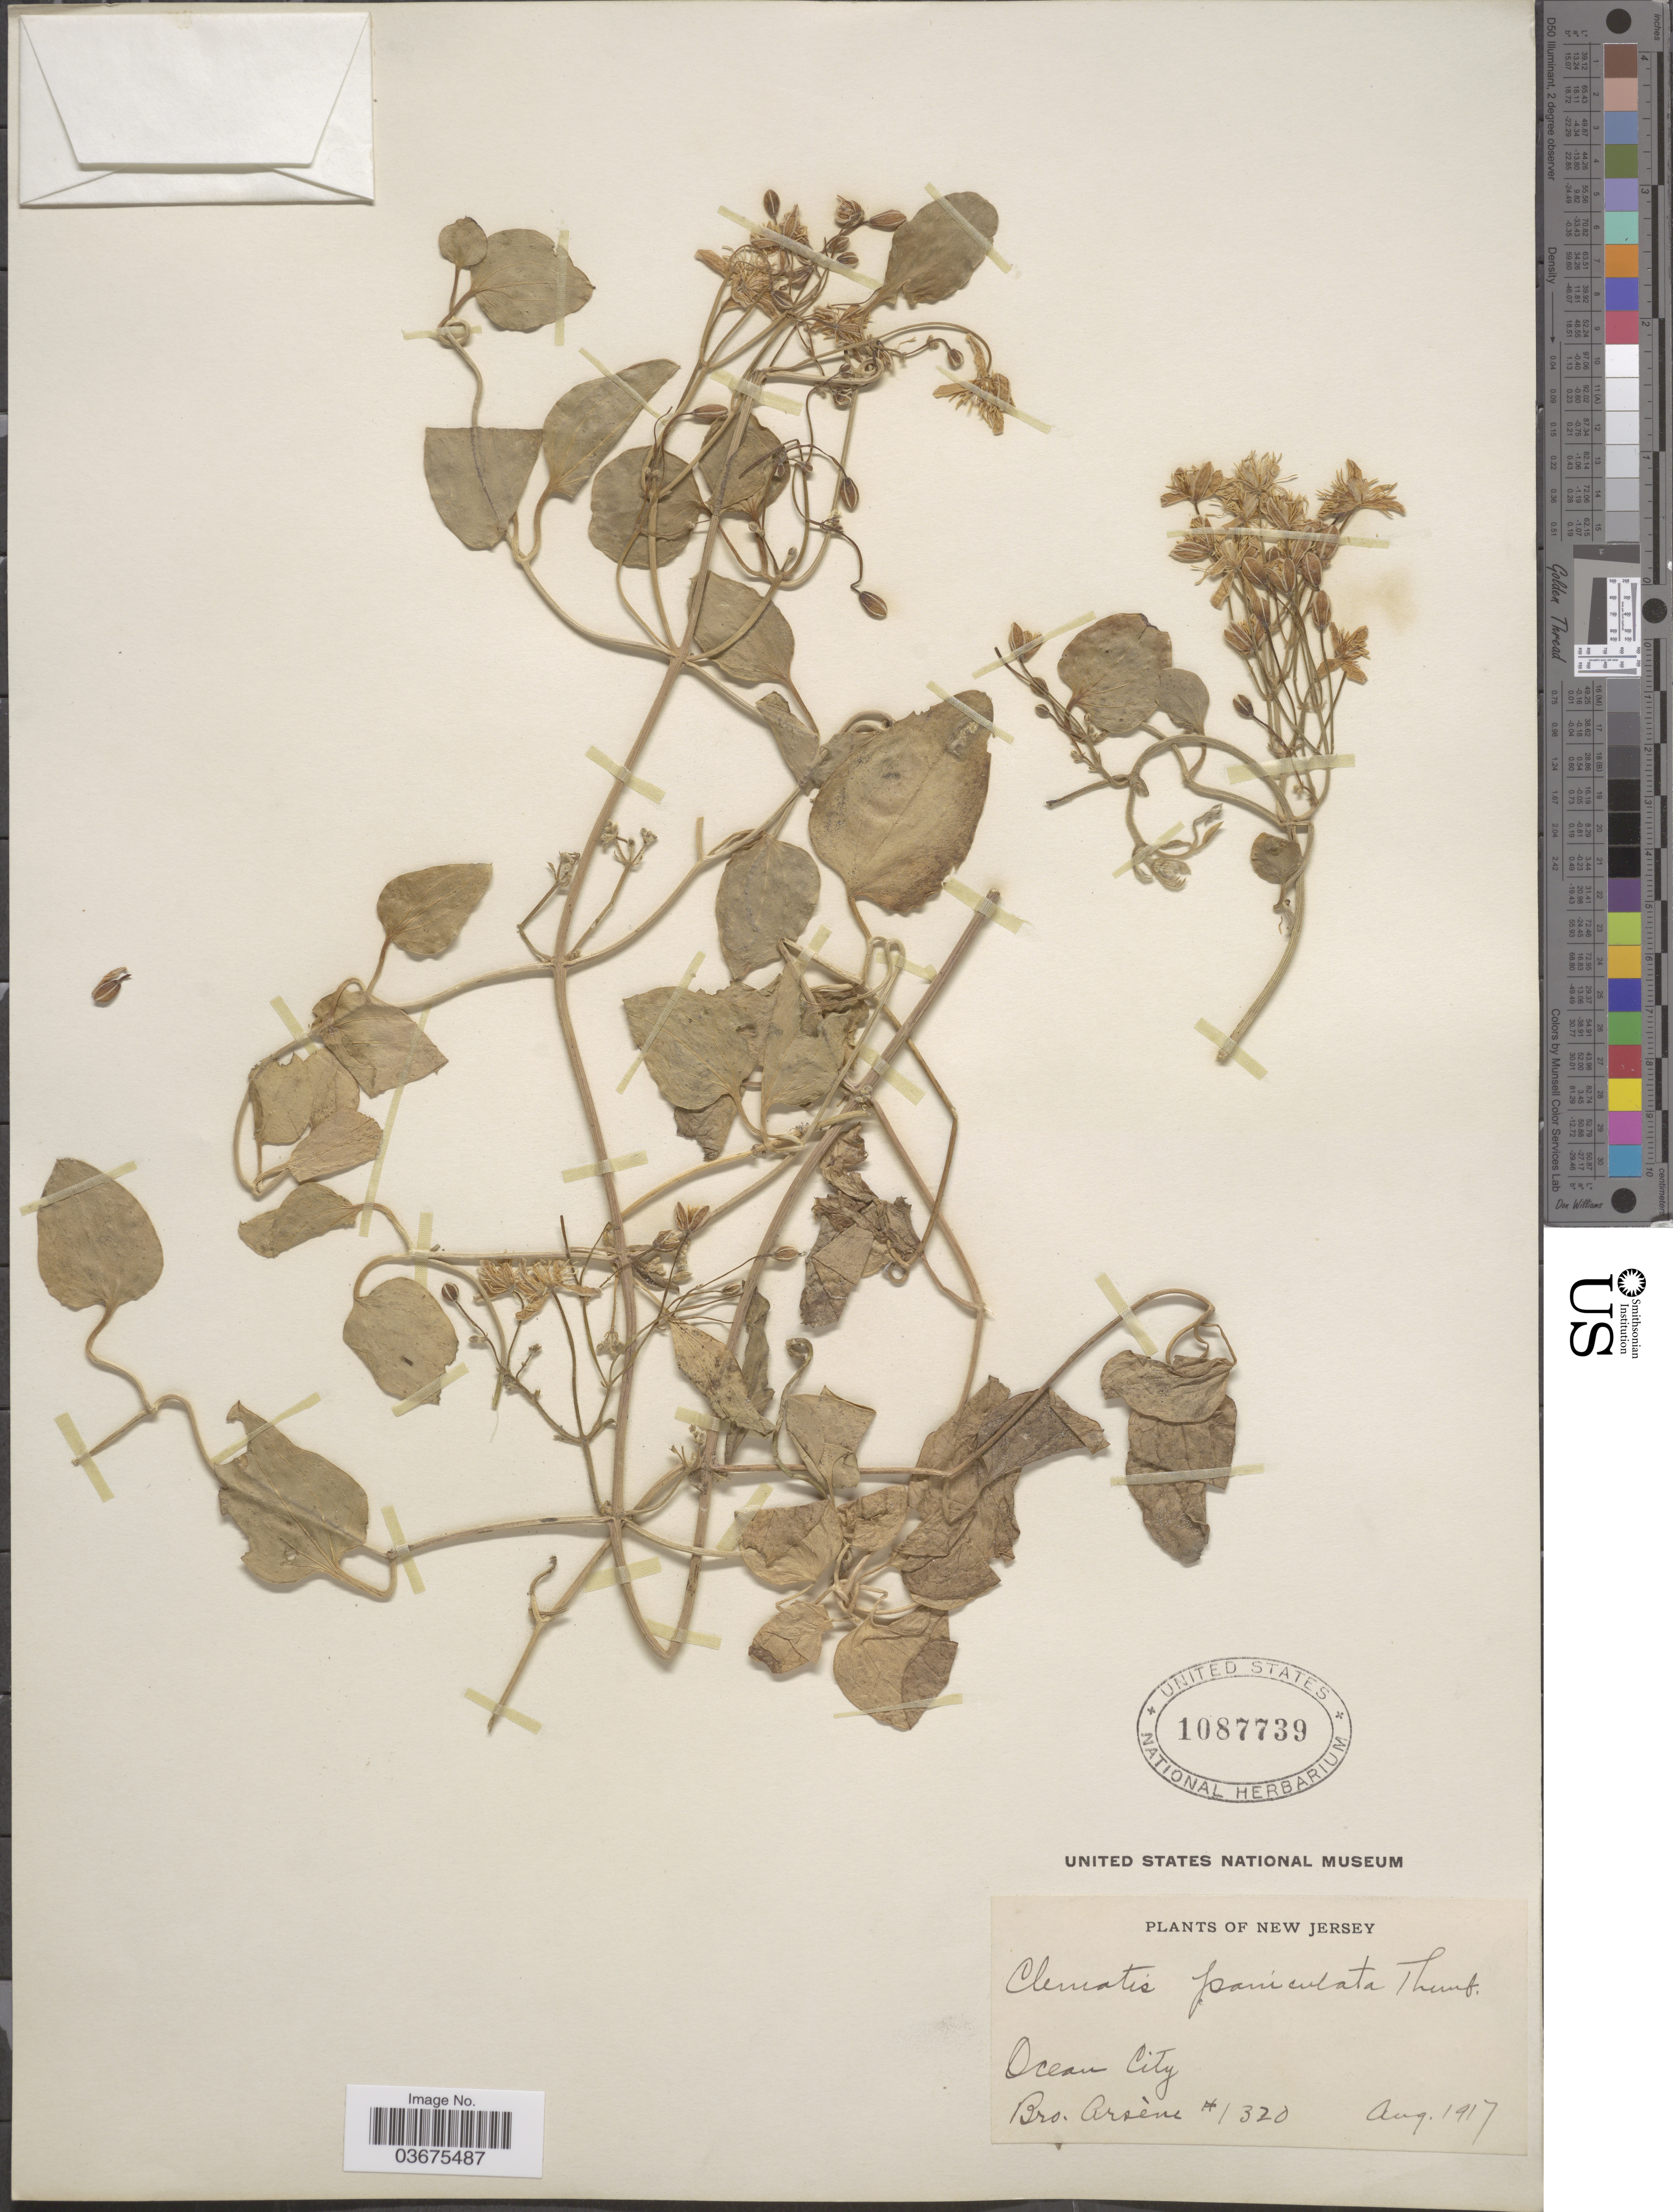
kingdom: Plantae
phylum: Tracheophyta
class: Magnoliopsida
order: Ranunculales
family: Ranunculaceae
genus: Clematis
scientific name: Clematis terniflora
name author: DC.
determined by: Strong, M. T., (US), Smithsonian Institution - National Museum of Natural History (UNITED STATES)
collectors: F. Hyacinth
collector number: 1320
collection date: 1917-08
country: United States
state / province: New Jersey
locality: Ocean City.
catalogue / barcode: US 1087739